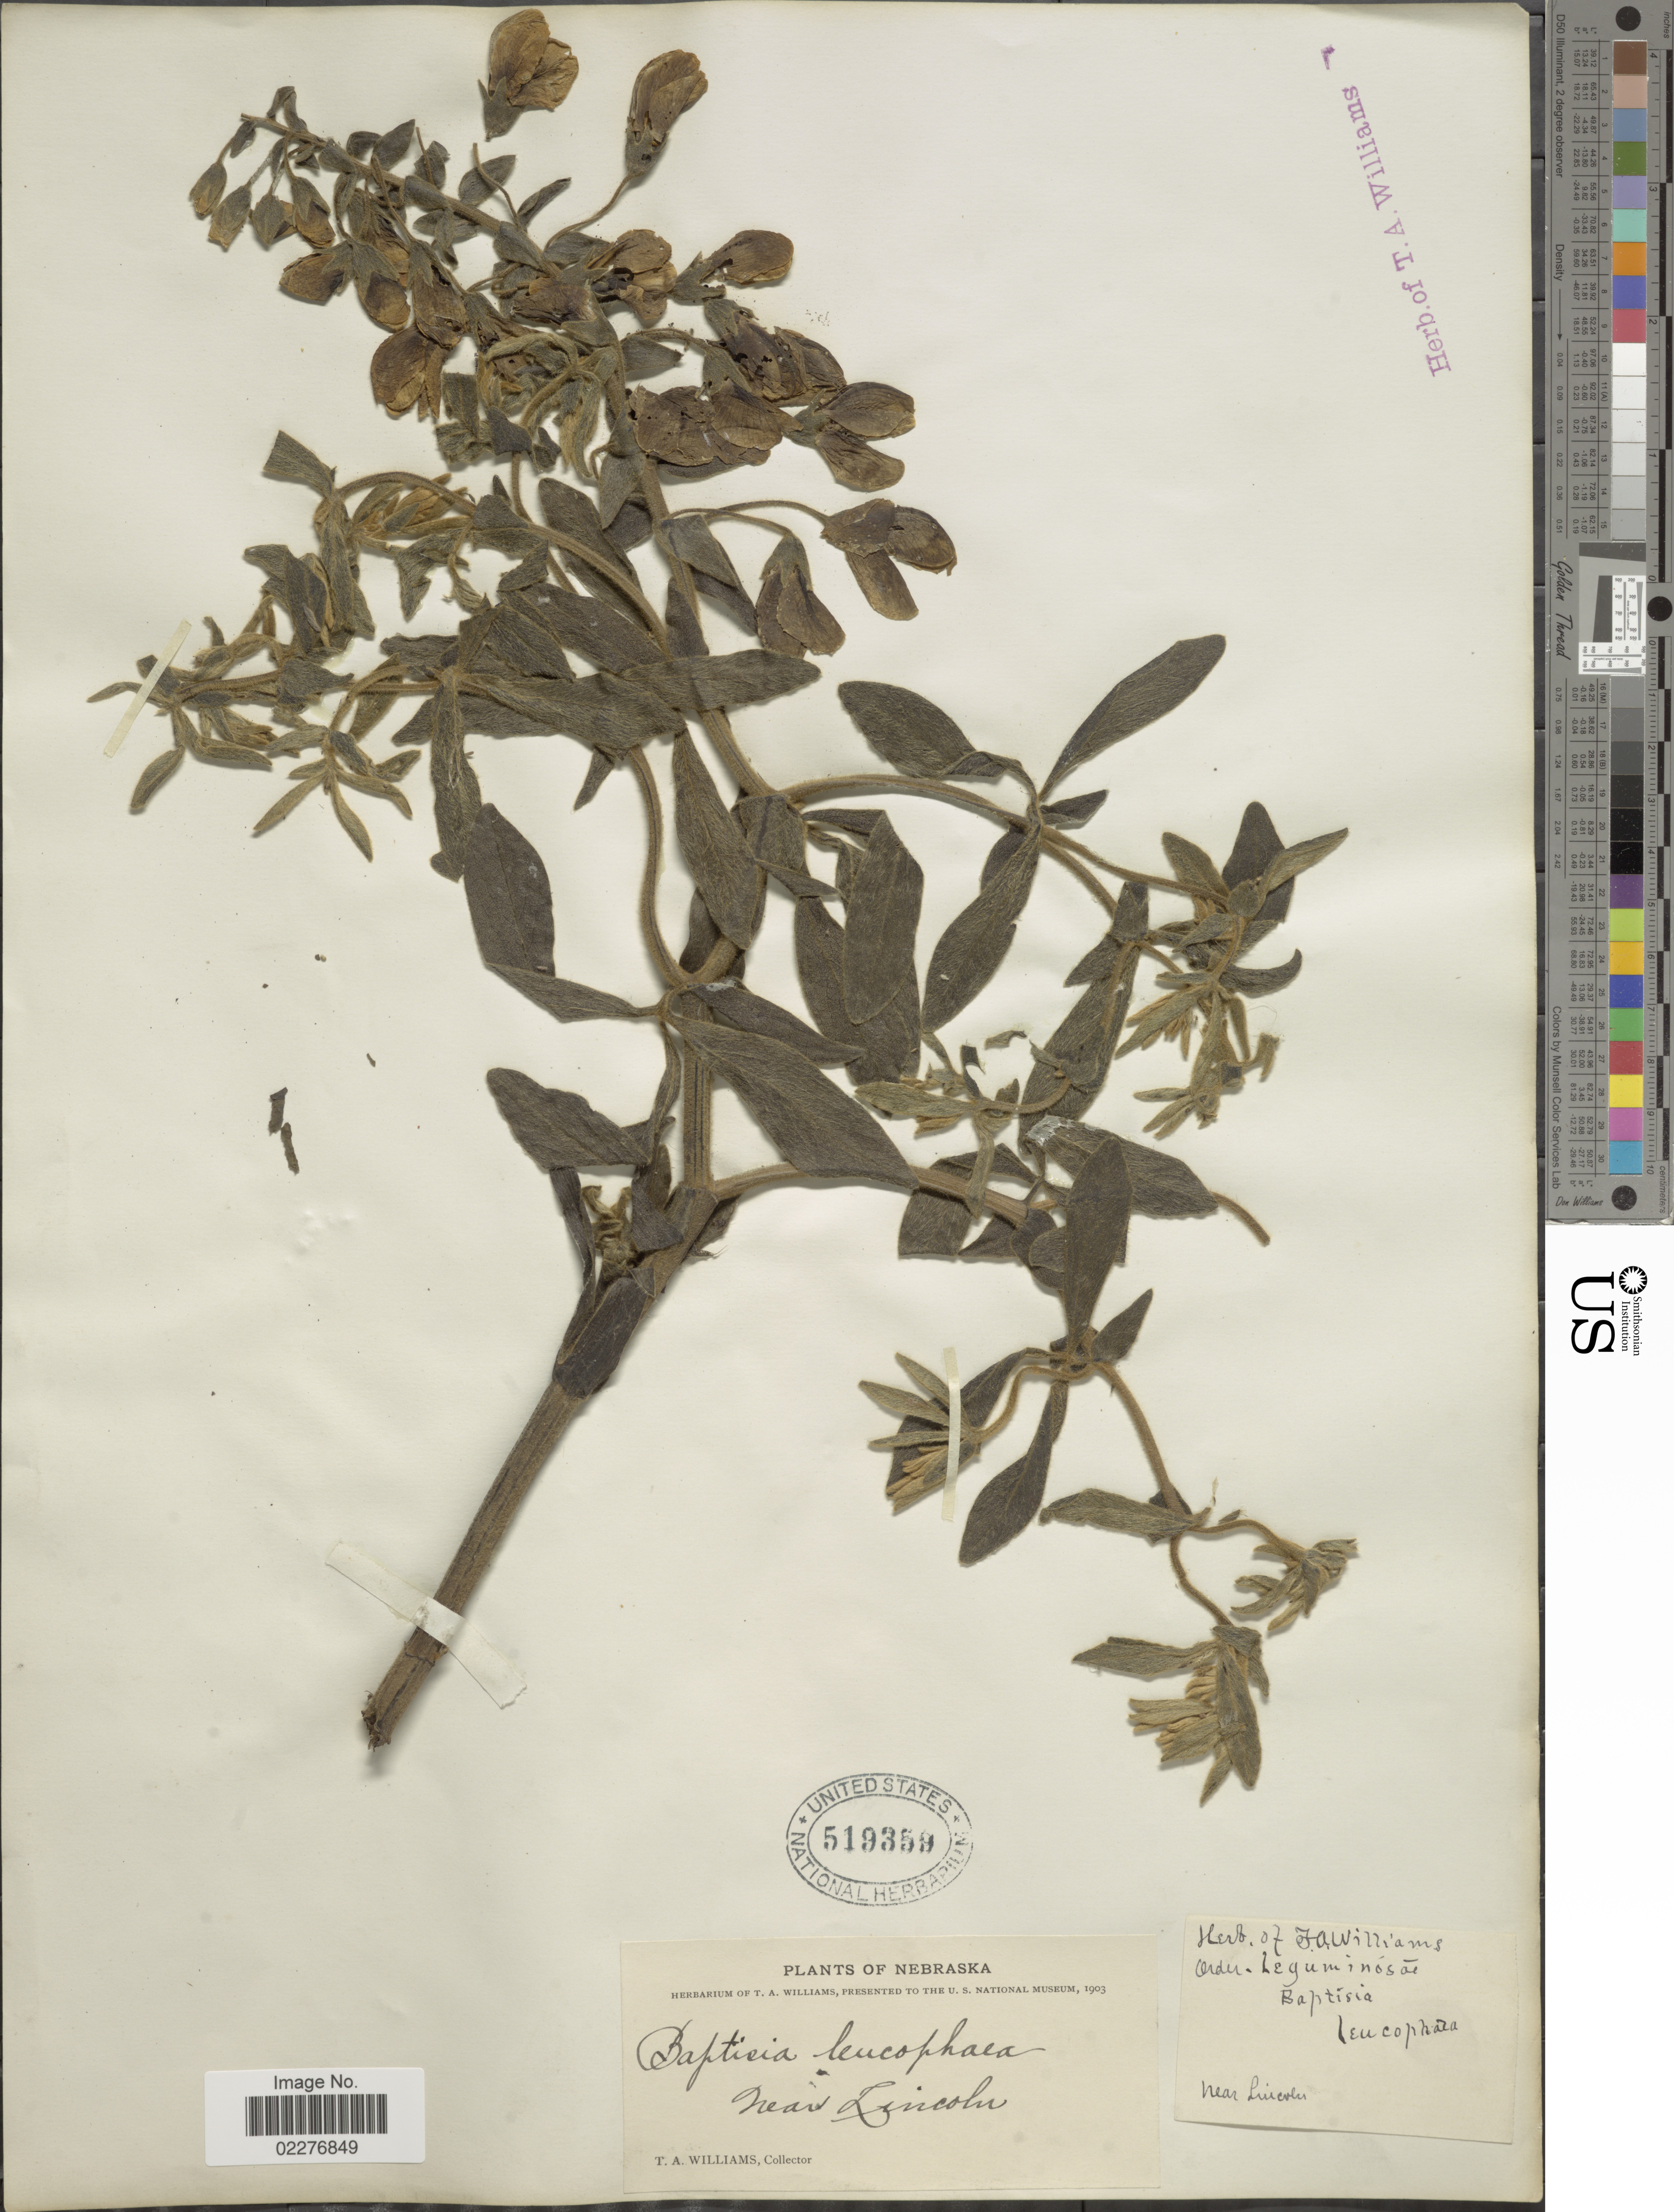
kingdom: Plantae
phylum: Tracheophyta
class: Magnoliopsida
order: Fabales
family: Fabaceae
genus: Baptisia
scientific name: Baptisia leucophaea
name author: Nutt.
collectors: T. A. Williams (herbarium)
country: United States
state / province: Nebraska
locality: Near Lincoln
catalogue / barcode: US 519359